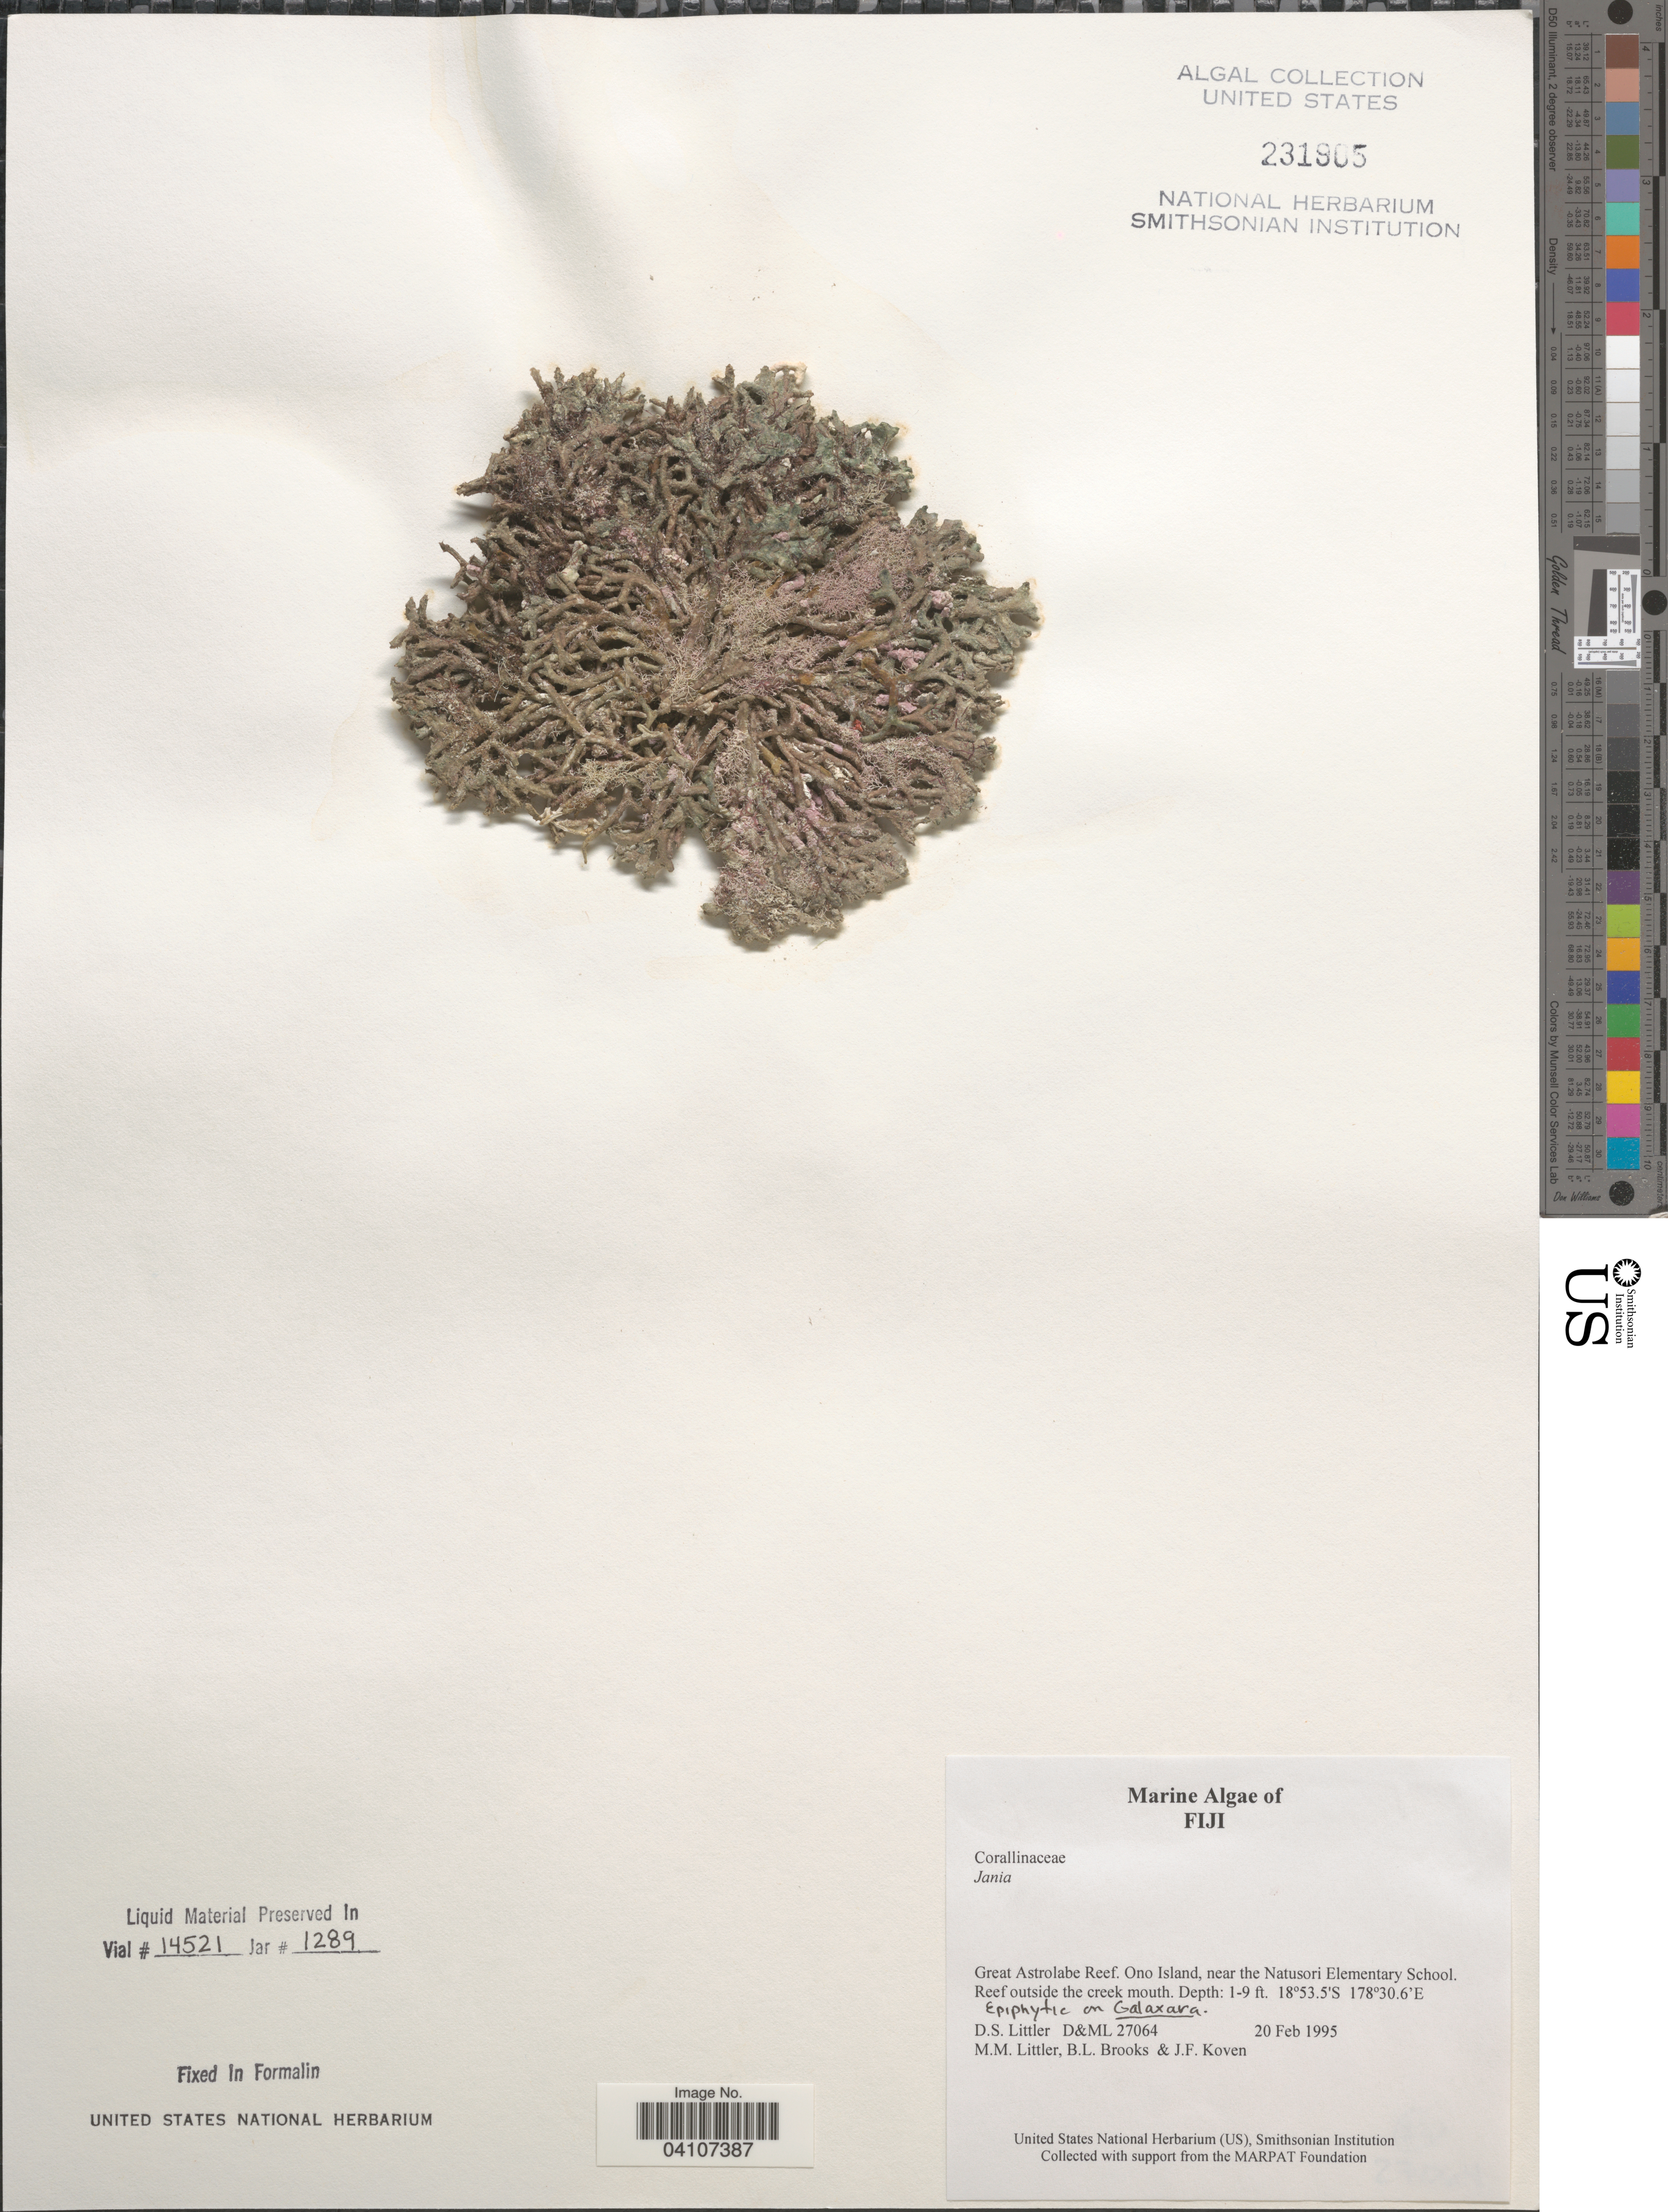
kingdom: Plantae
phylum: Rhodophyta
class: Florideophyceae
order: Corallinales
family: Corallinaceae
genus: Jania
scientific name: Jania sp.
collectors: D. S. Littler, B. Brooks & J. Koven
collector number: D&ML 27064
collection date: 1995-02-20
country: Fiji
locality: Great Astrolobe Reef. Ono Island, near the Natusori Elementary School. Reef outside the creek mouth.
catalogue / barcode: US 213805